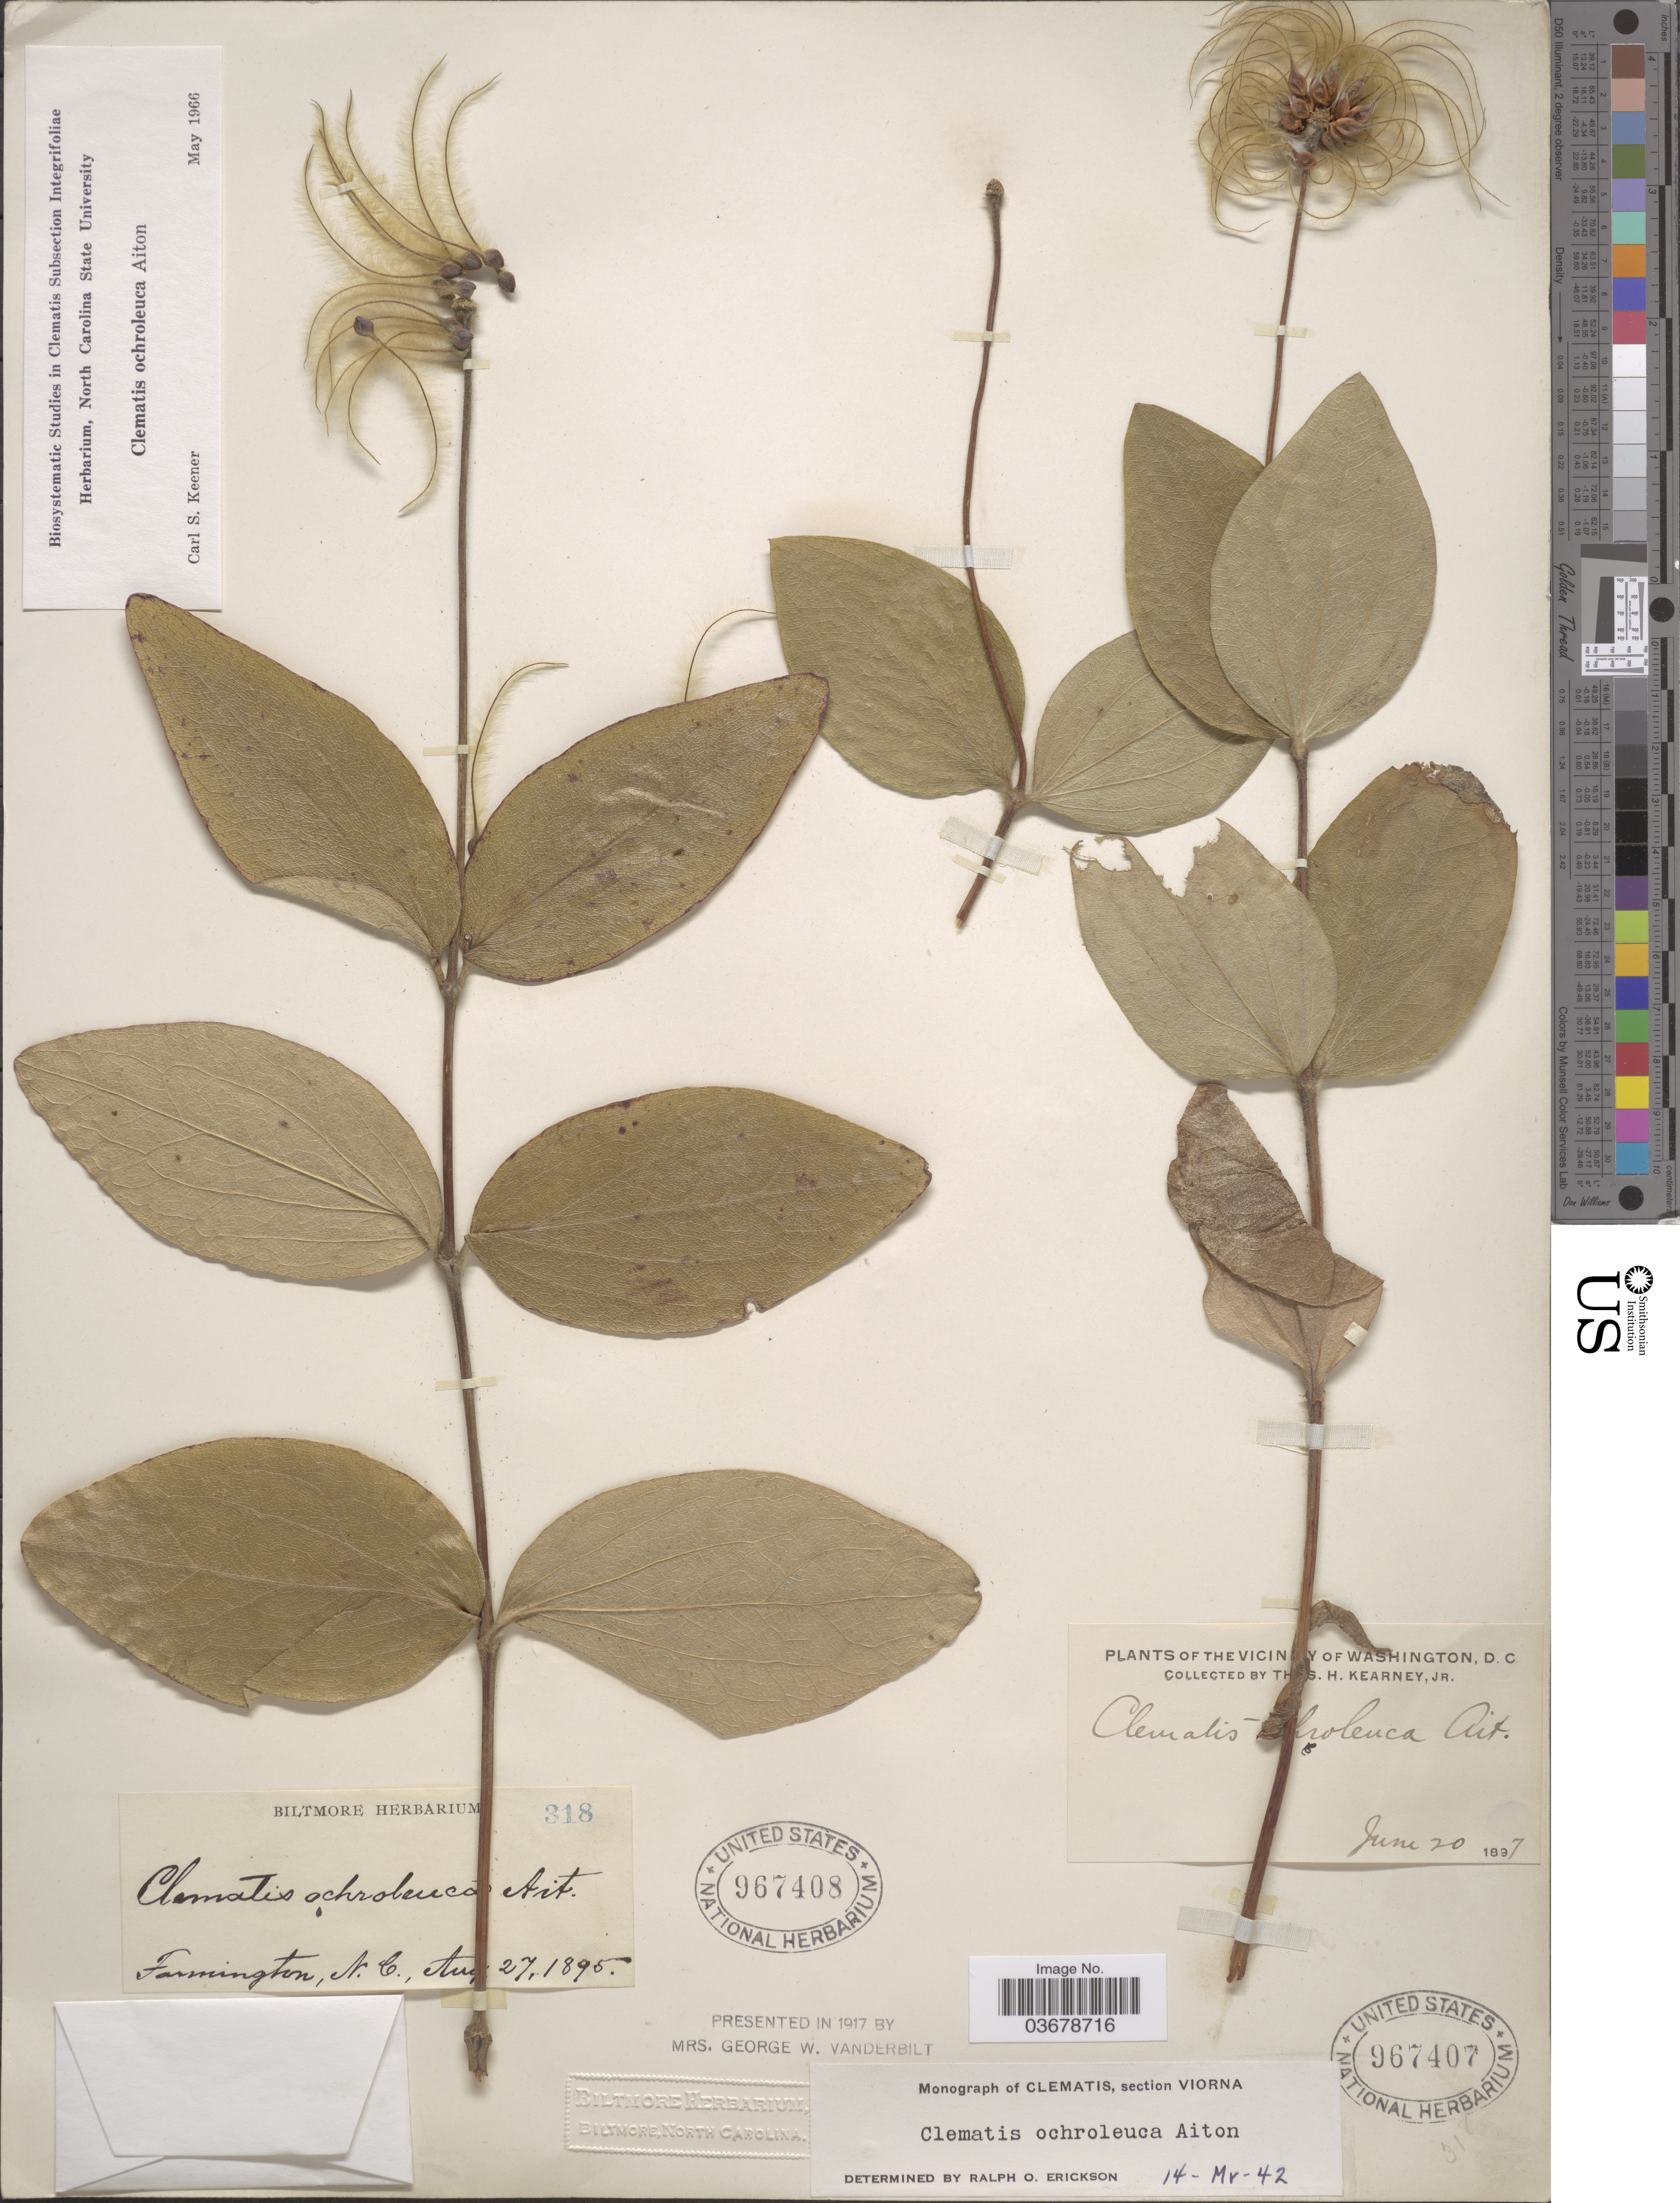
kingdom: Plantae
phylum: Tracheophyta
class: Magnoliopsida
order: Ranunculales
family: Ranunculaceae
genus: Clematis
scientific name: Clematis viorna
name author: L.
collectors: ex herb. Biltmore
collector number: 318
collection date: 1895-08-27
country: United States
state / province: North Carolina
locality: Farmington.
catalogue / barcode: US 967408